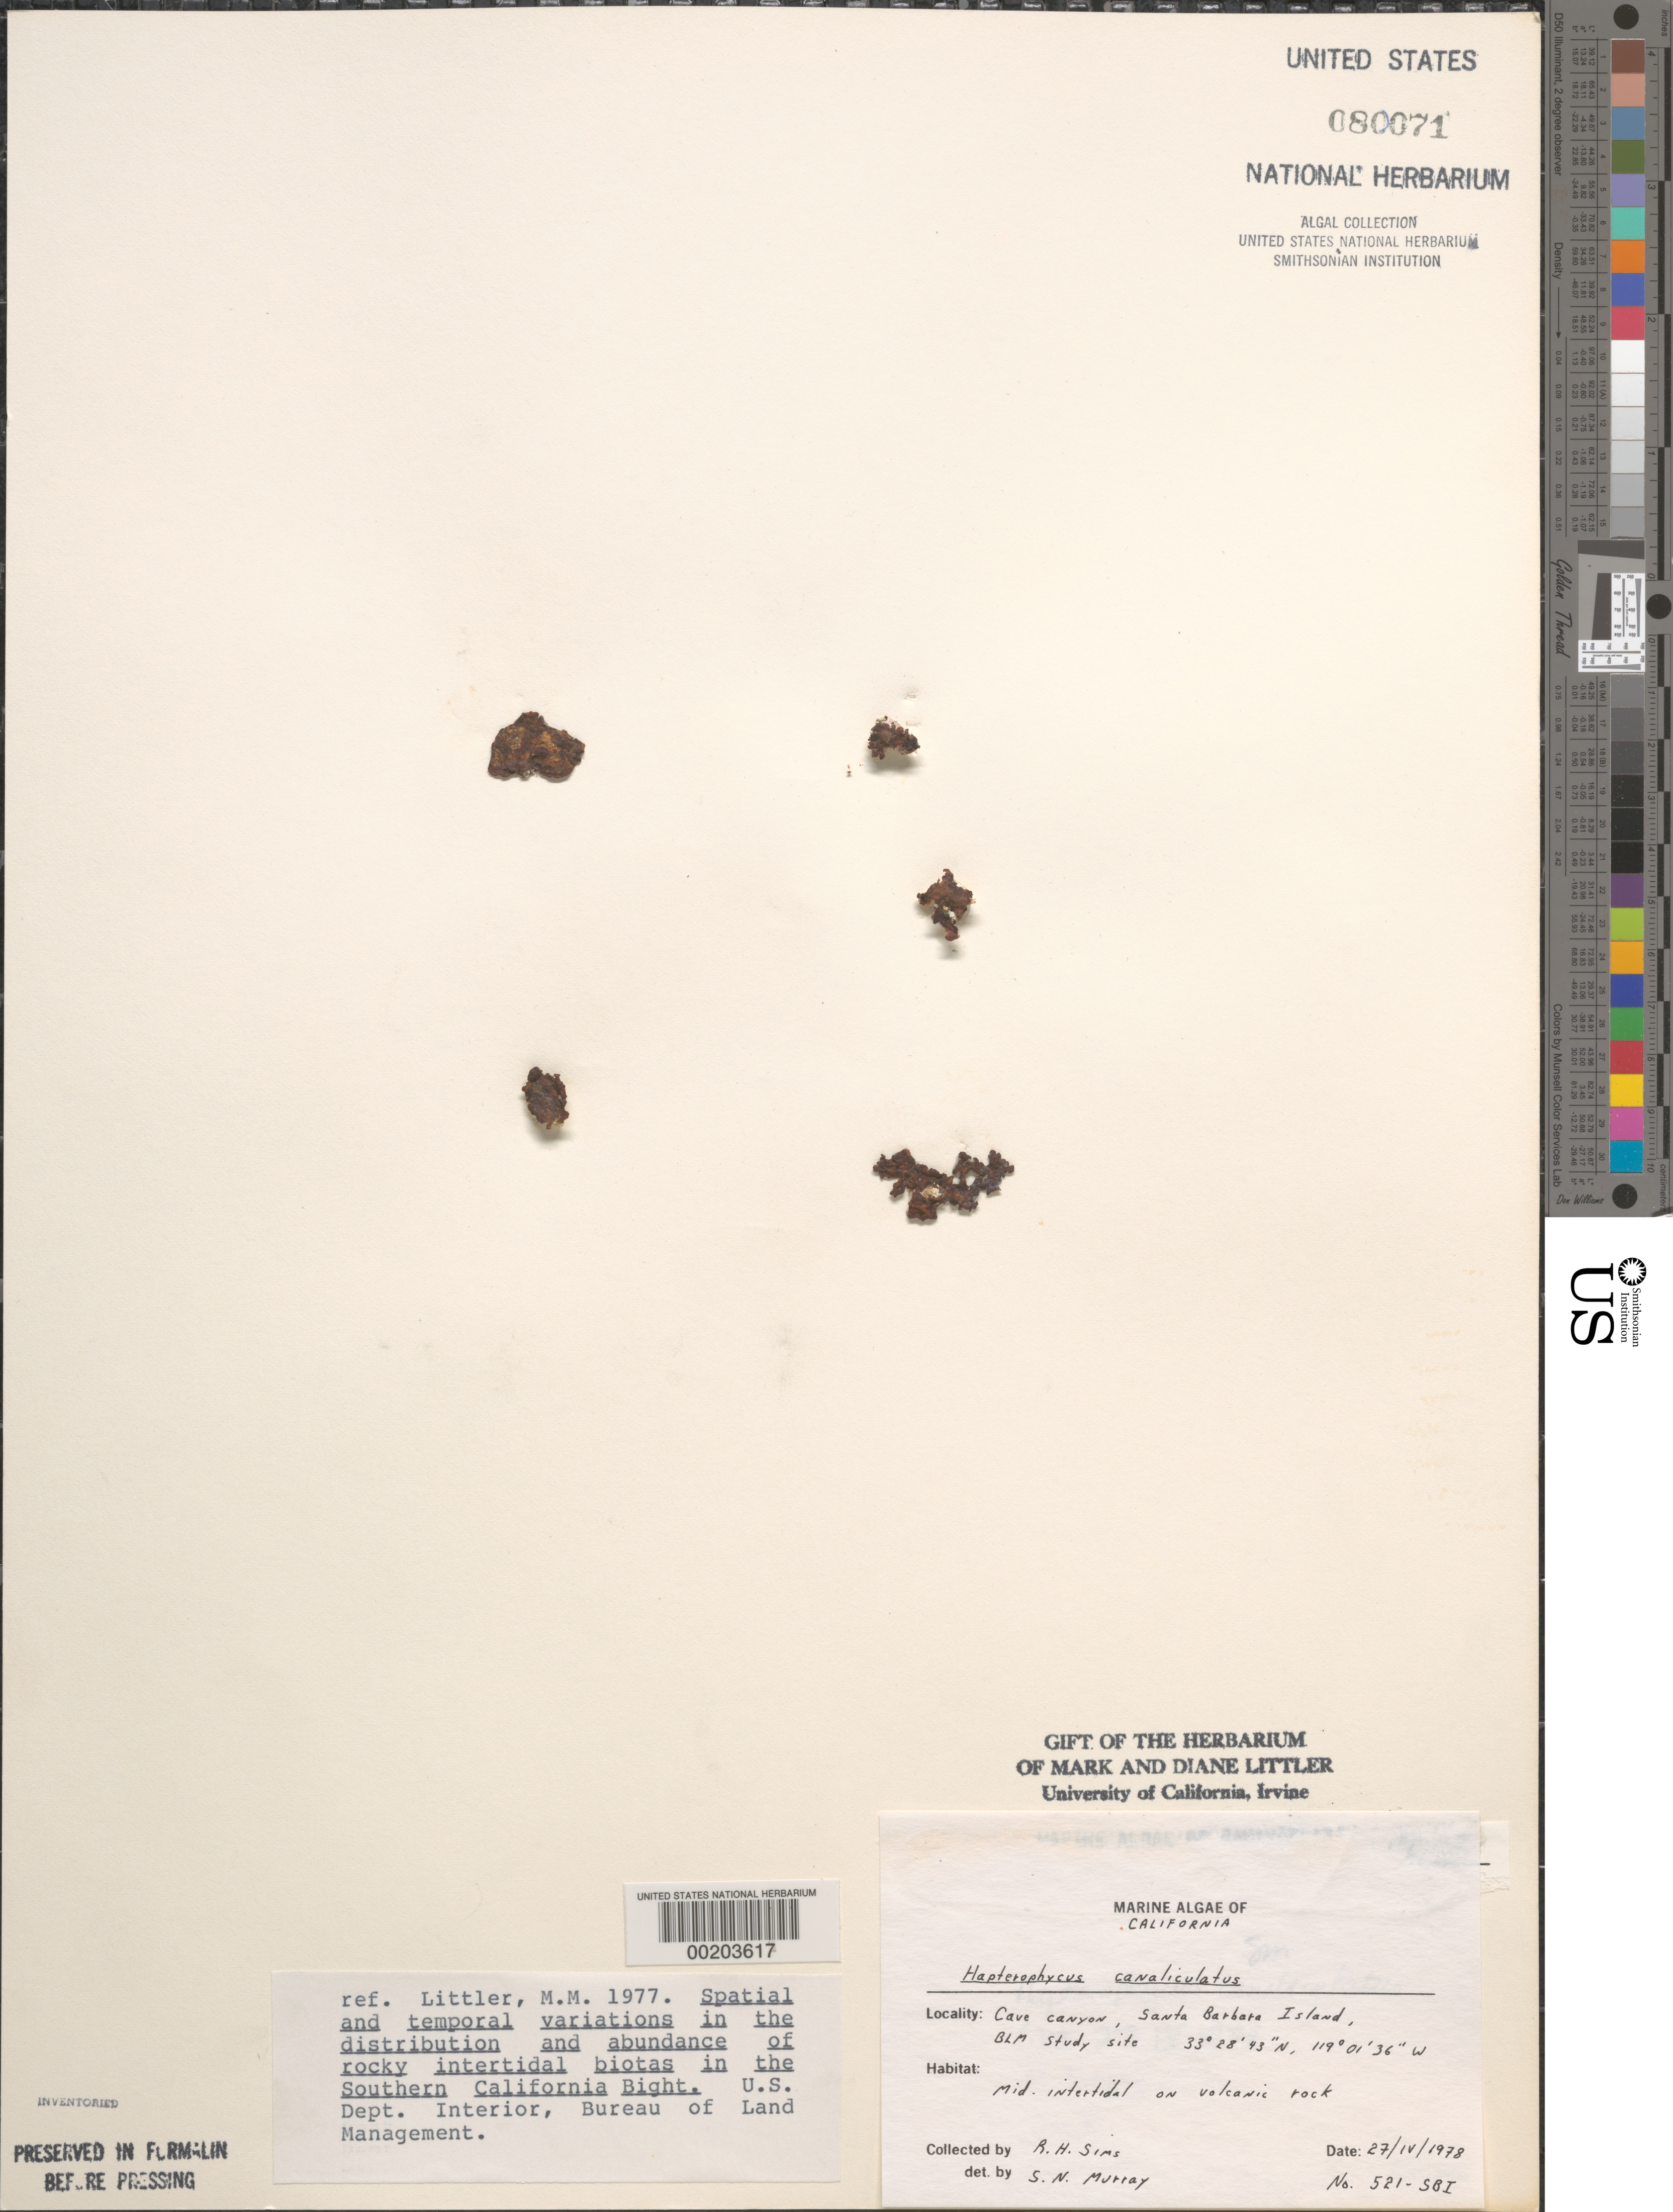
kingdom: Chromista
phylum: Ochrophyta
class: Phaeophyceae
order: Ralfsiales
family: Ralfsiaceae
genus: Hapterophycus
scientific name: Hapterophycus canaliculatus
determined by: Murray, S. N.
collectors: R. H. Sims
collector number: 521-SBI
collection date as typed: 27 Apr 1978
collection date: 1978-04-27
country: United States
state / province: California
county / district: Santa Barbara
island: Santa Barbara Island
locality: Cave Canyon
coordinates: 33 28' 43" N, 119 01' 36" W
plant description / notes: BLM-SOCALBIGHT Rocky Intertidal Survey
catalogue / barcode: US 80071